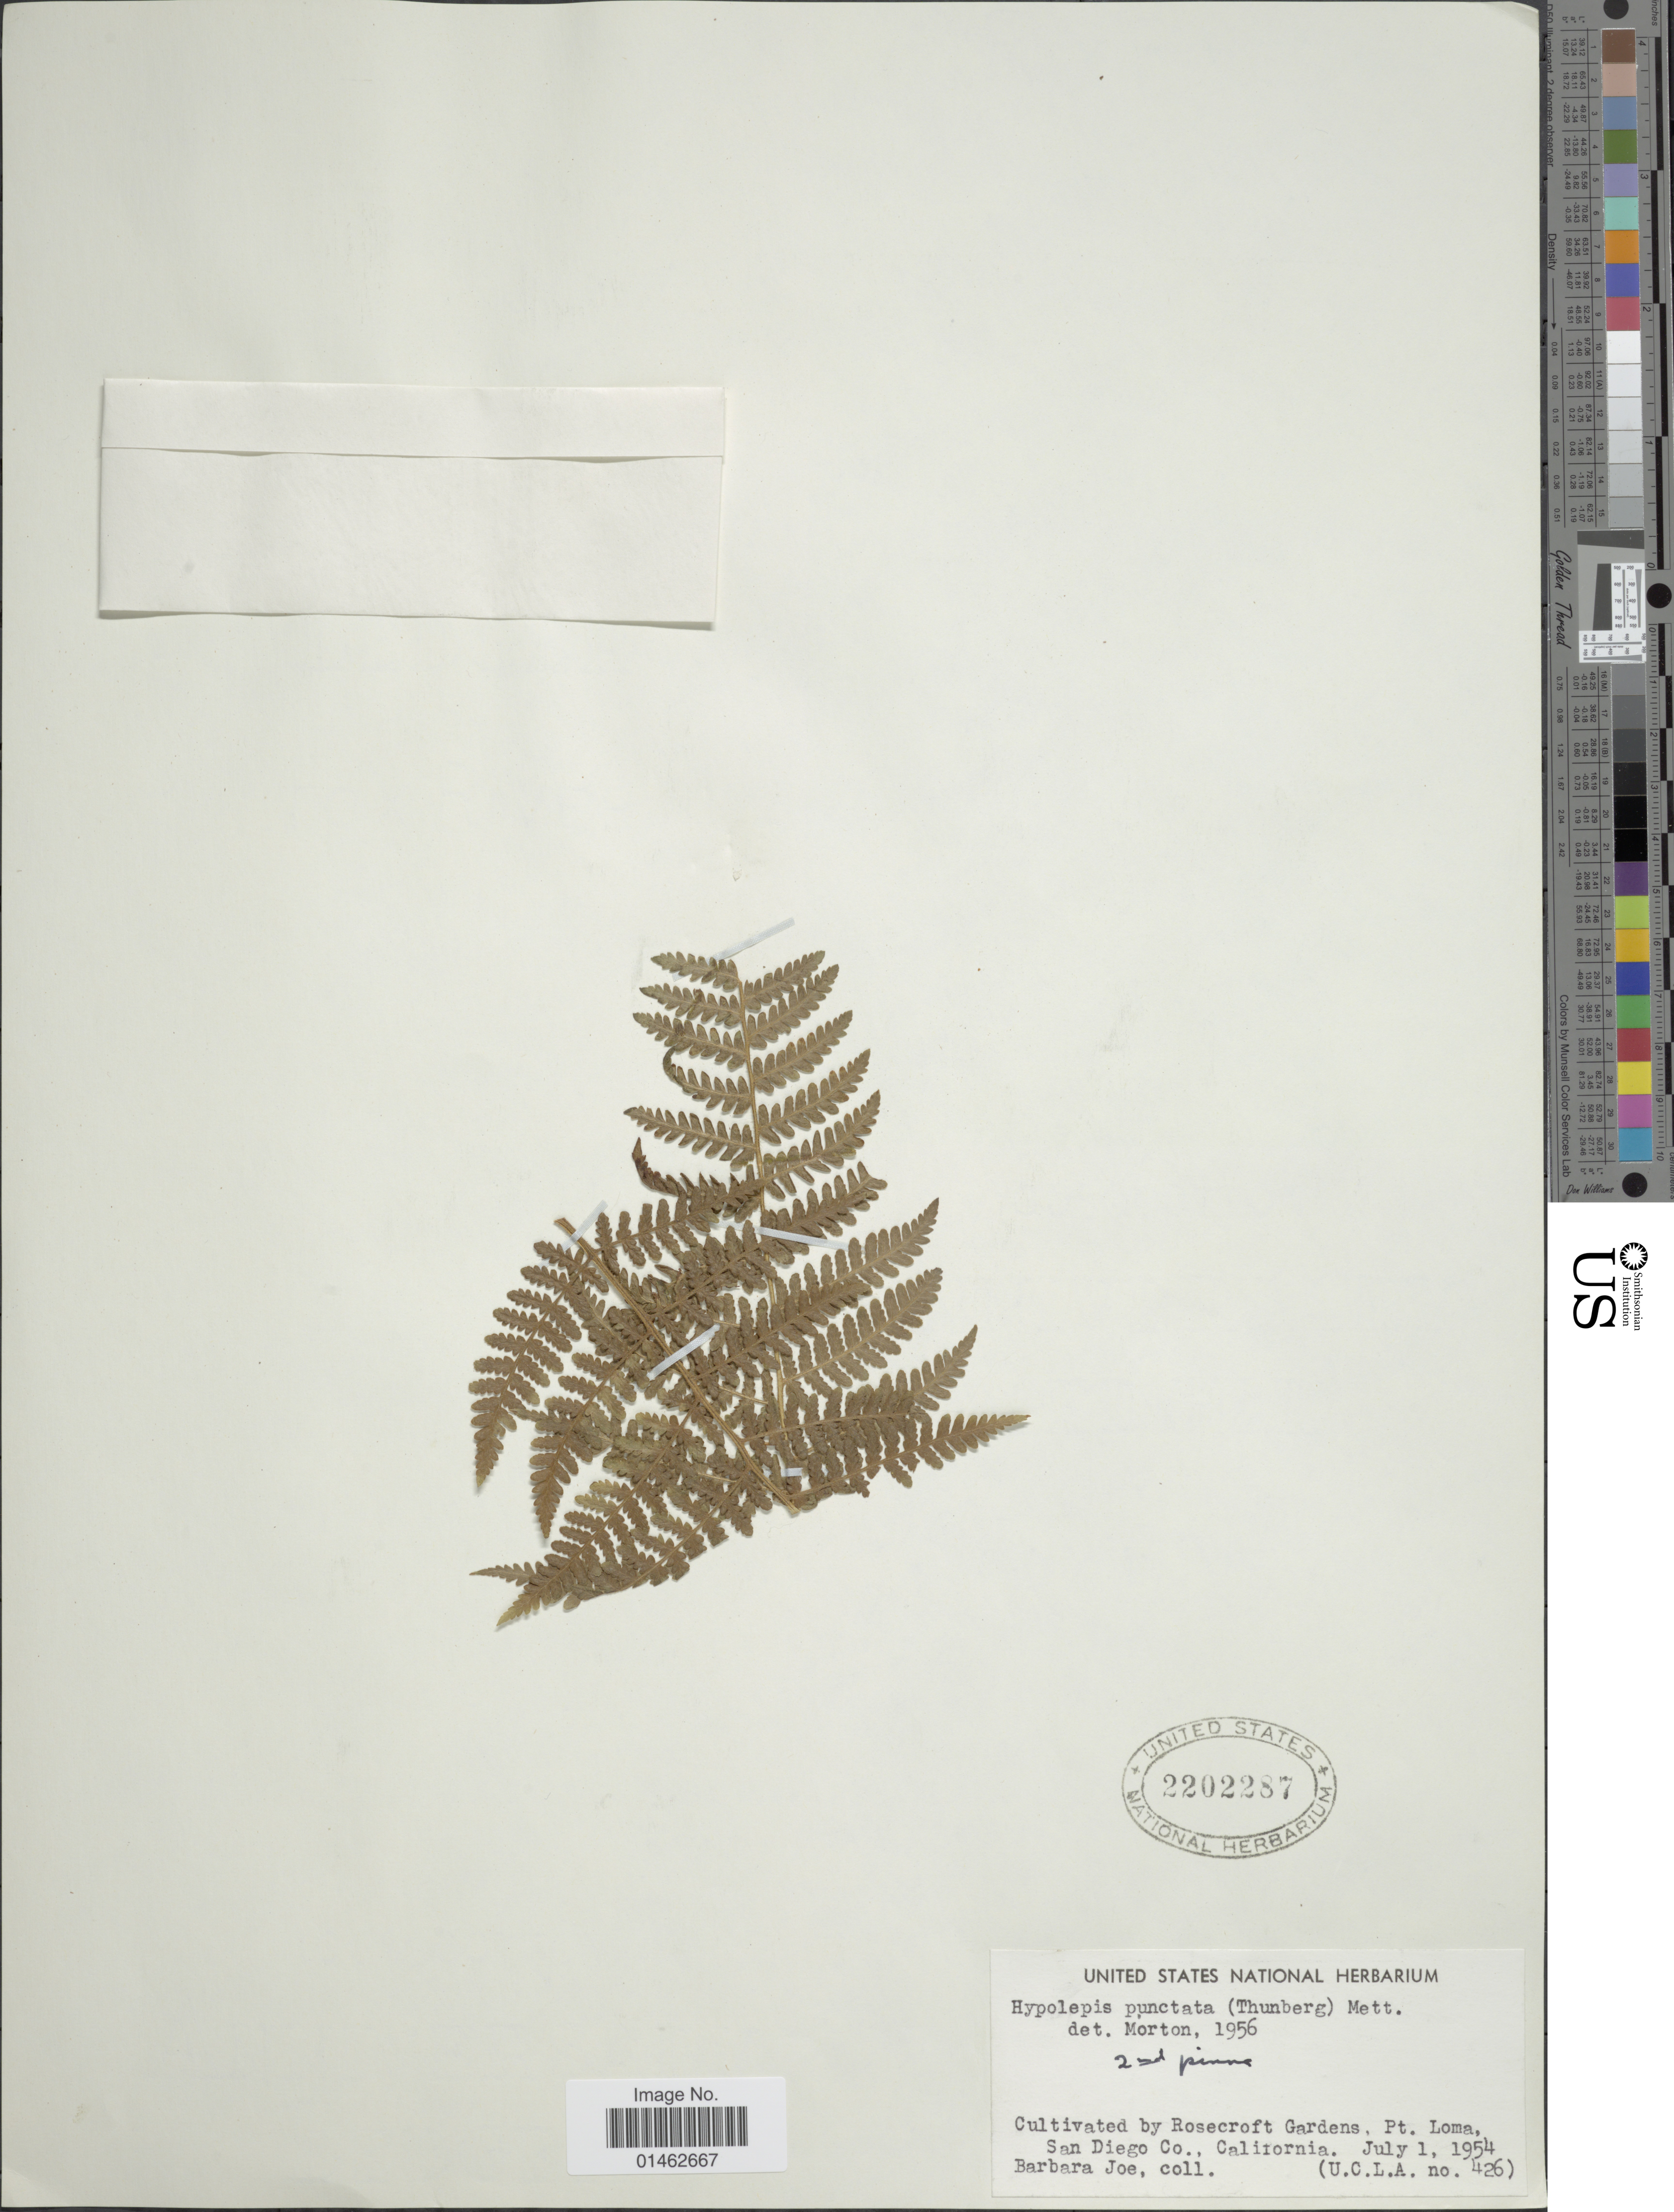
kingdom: Plantae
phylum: Tracheophyta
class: Polypodiopsida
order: Polypodiales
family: Dennstaedtiaceae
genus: Hypolepis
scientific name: Hypolepis punctata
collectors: B. Joe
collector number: U.C.L.A. 426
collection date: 1954-07-01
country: United States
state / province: California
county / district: San Diego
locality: Cultivated by Rosecroft Gardens, pt Loma, San Diego Co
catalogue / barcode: US 2202287